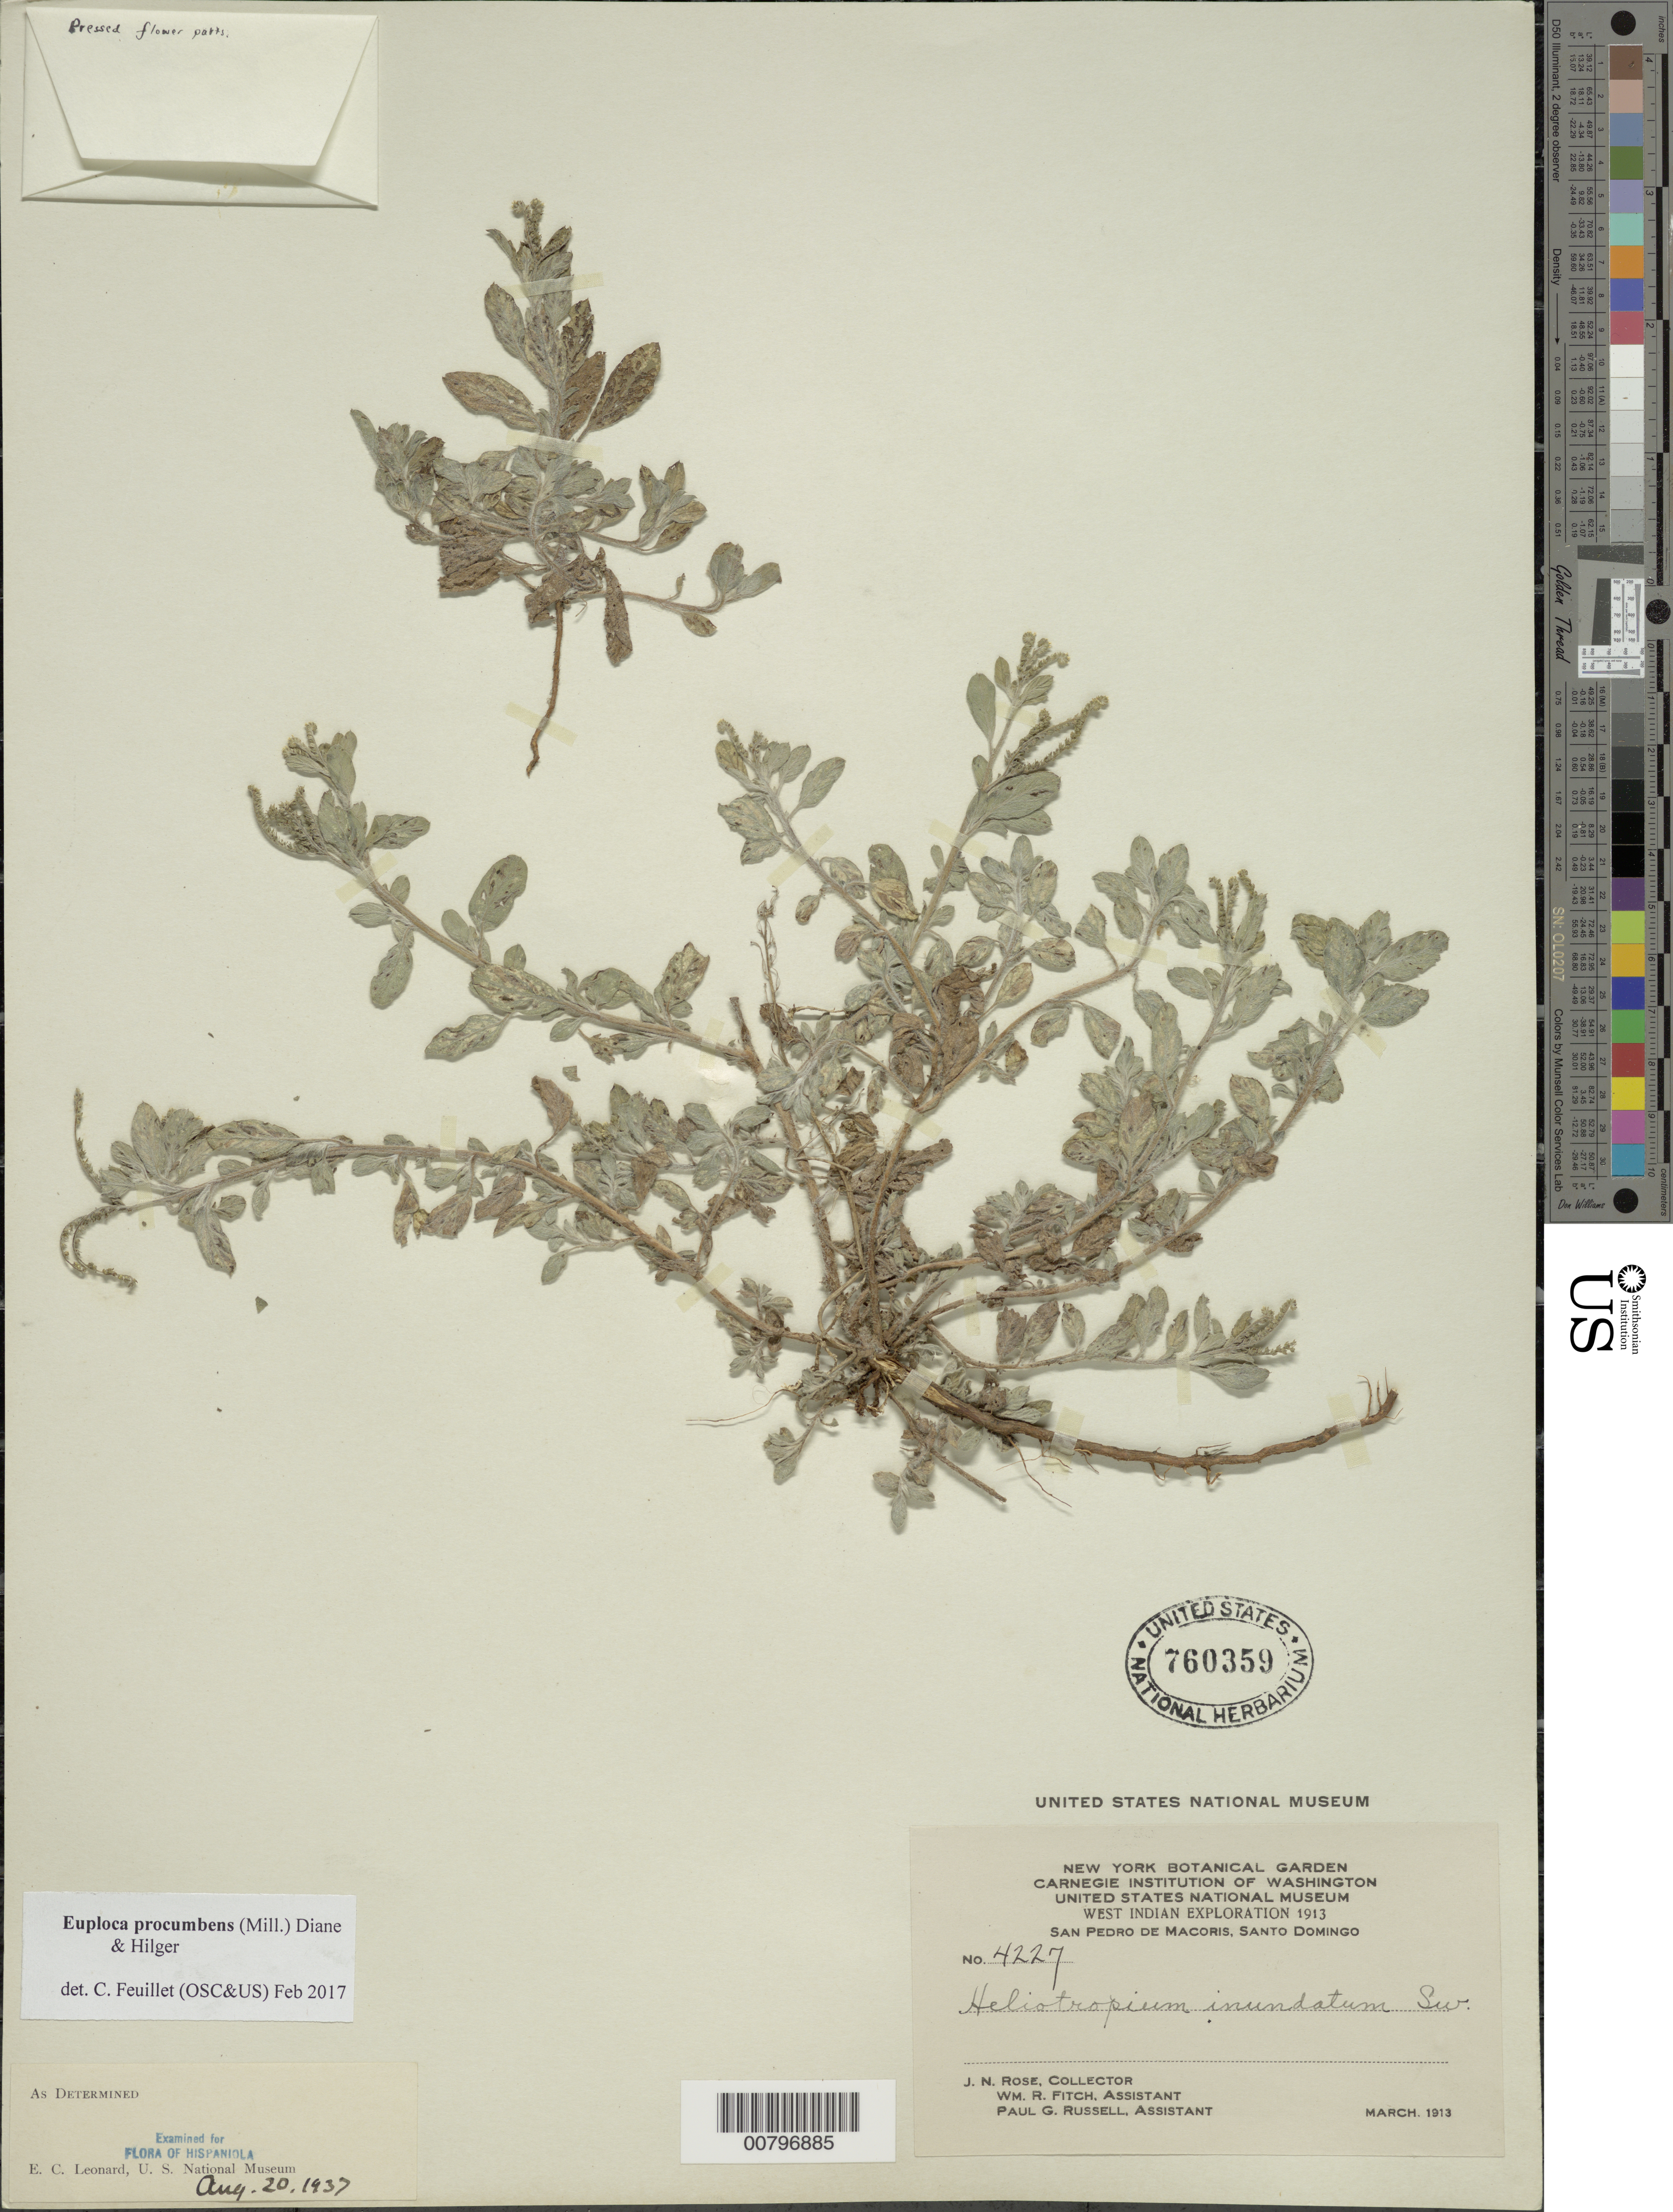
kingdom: Plantae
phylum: Tracheophyta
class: Magnoliopsida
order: Boraginales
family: Heliotropiaceae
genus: Euploca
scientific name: Euploca procumbens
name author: (Mill.) Diane & Hilger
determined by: Feuillet, C.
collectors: J. N. Rose, W. R. Fitch & P. G. Russell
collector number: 4227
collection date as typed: Mar 1913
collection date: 1913-03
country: Dominican Republic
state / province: San Pedro de Macoris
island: Hispaniola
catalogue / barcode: US 760359